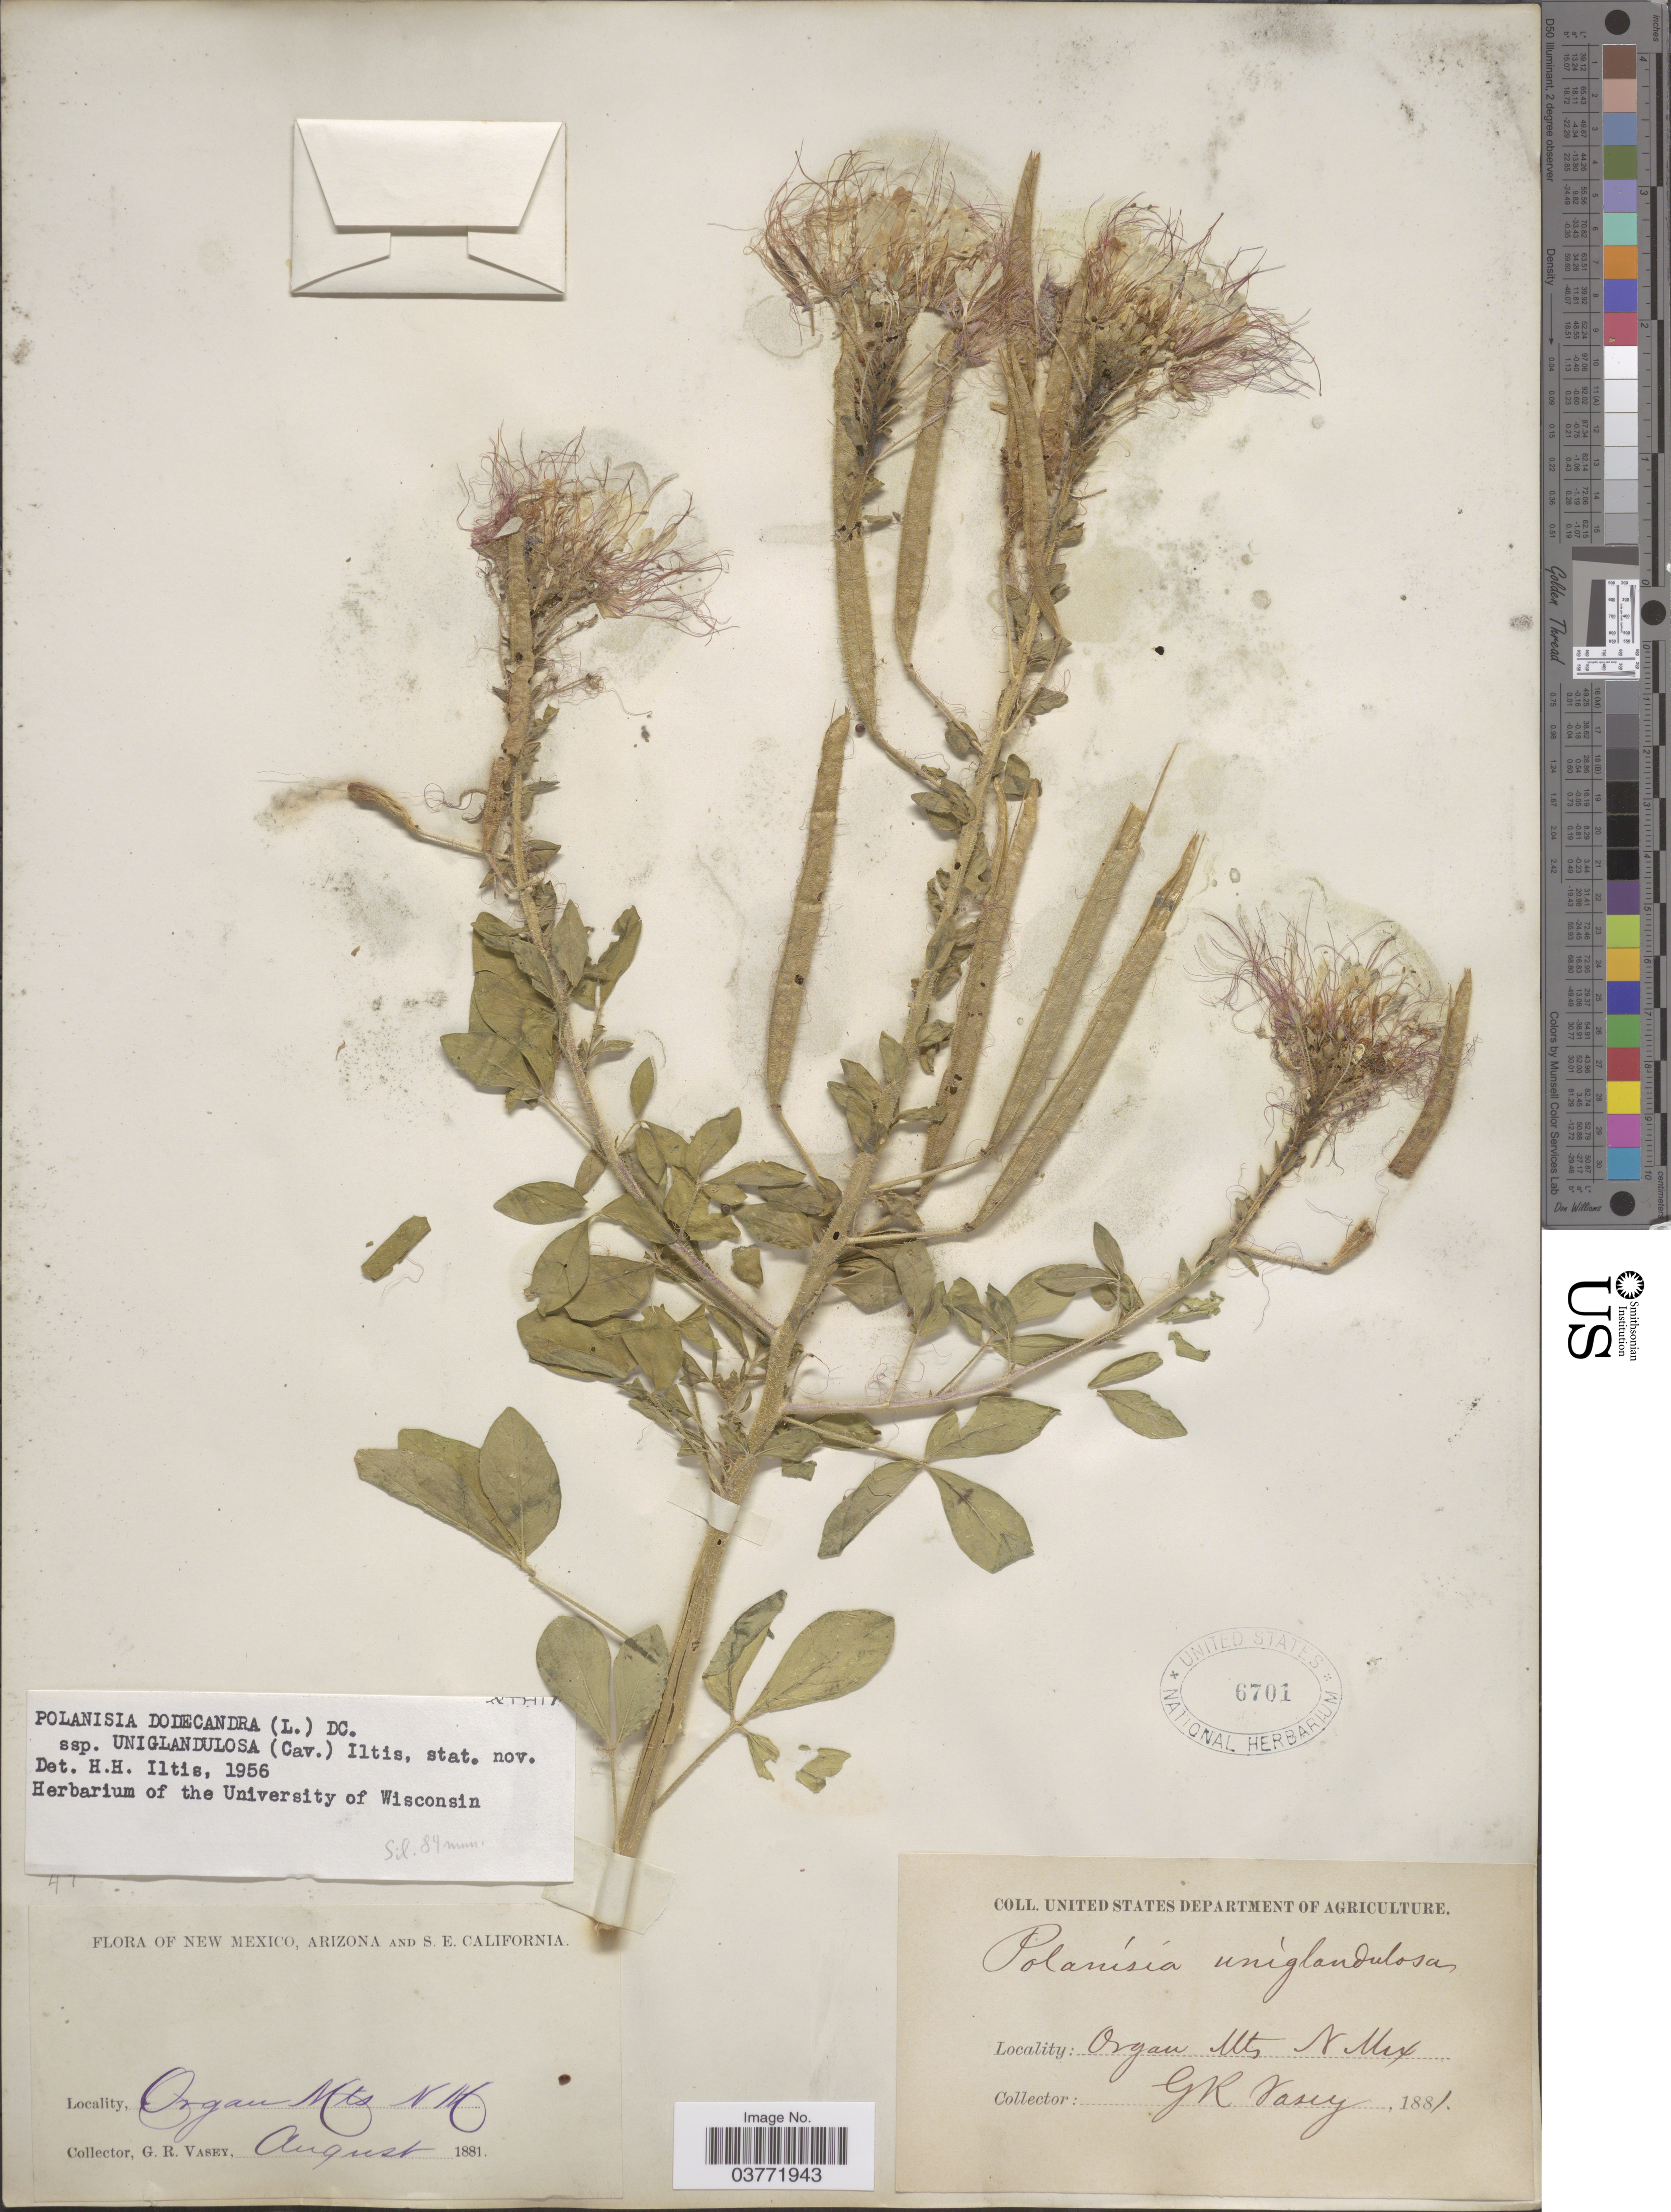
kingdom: Plantae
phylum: Tracheophyta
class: Magnoliopsida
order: Brassicales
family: Cleomaceae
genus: Polanisia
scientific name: Polanisia uniglandulosa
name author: (Cav.) DC.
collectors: G. R. Vasey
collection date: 1881-08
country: United States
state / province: New Mexico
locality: Organ Mts.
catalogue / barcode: US 6701